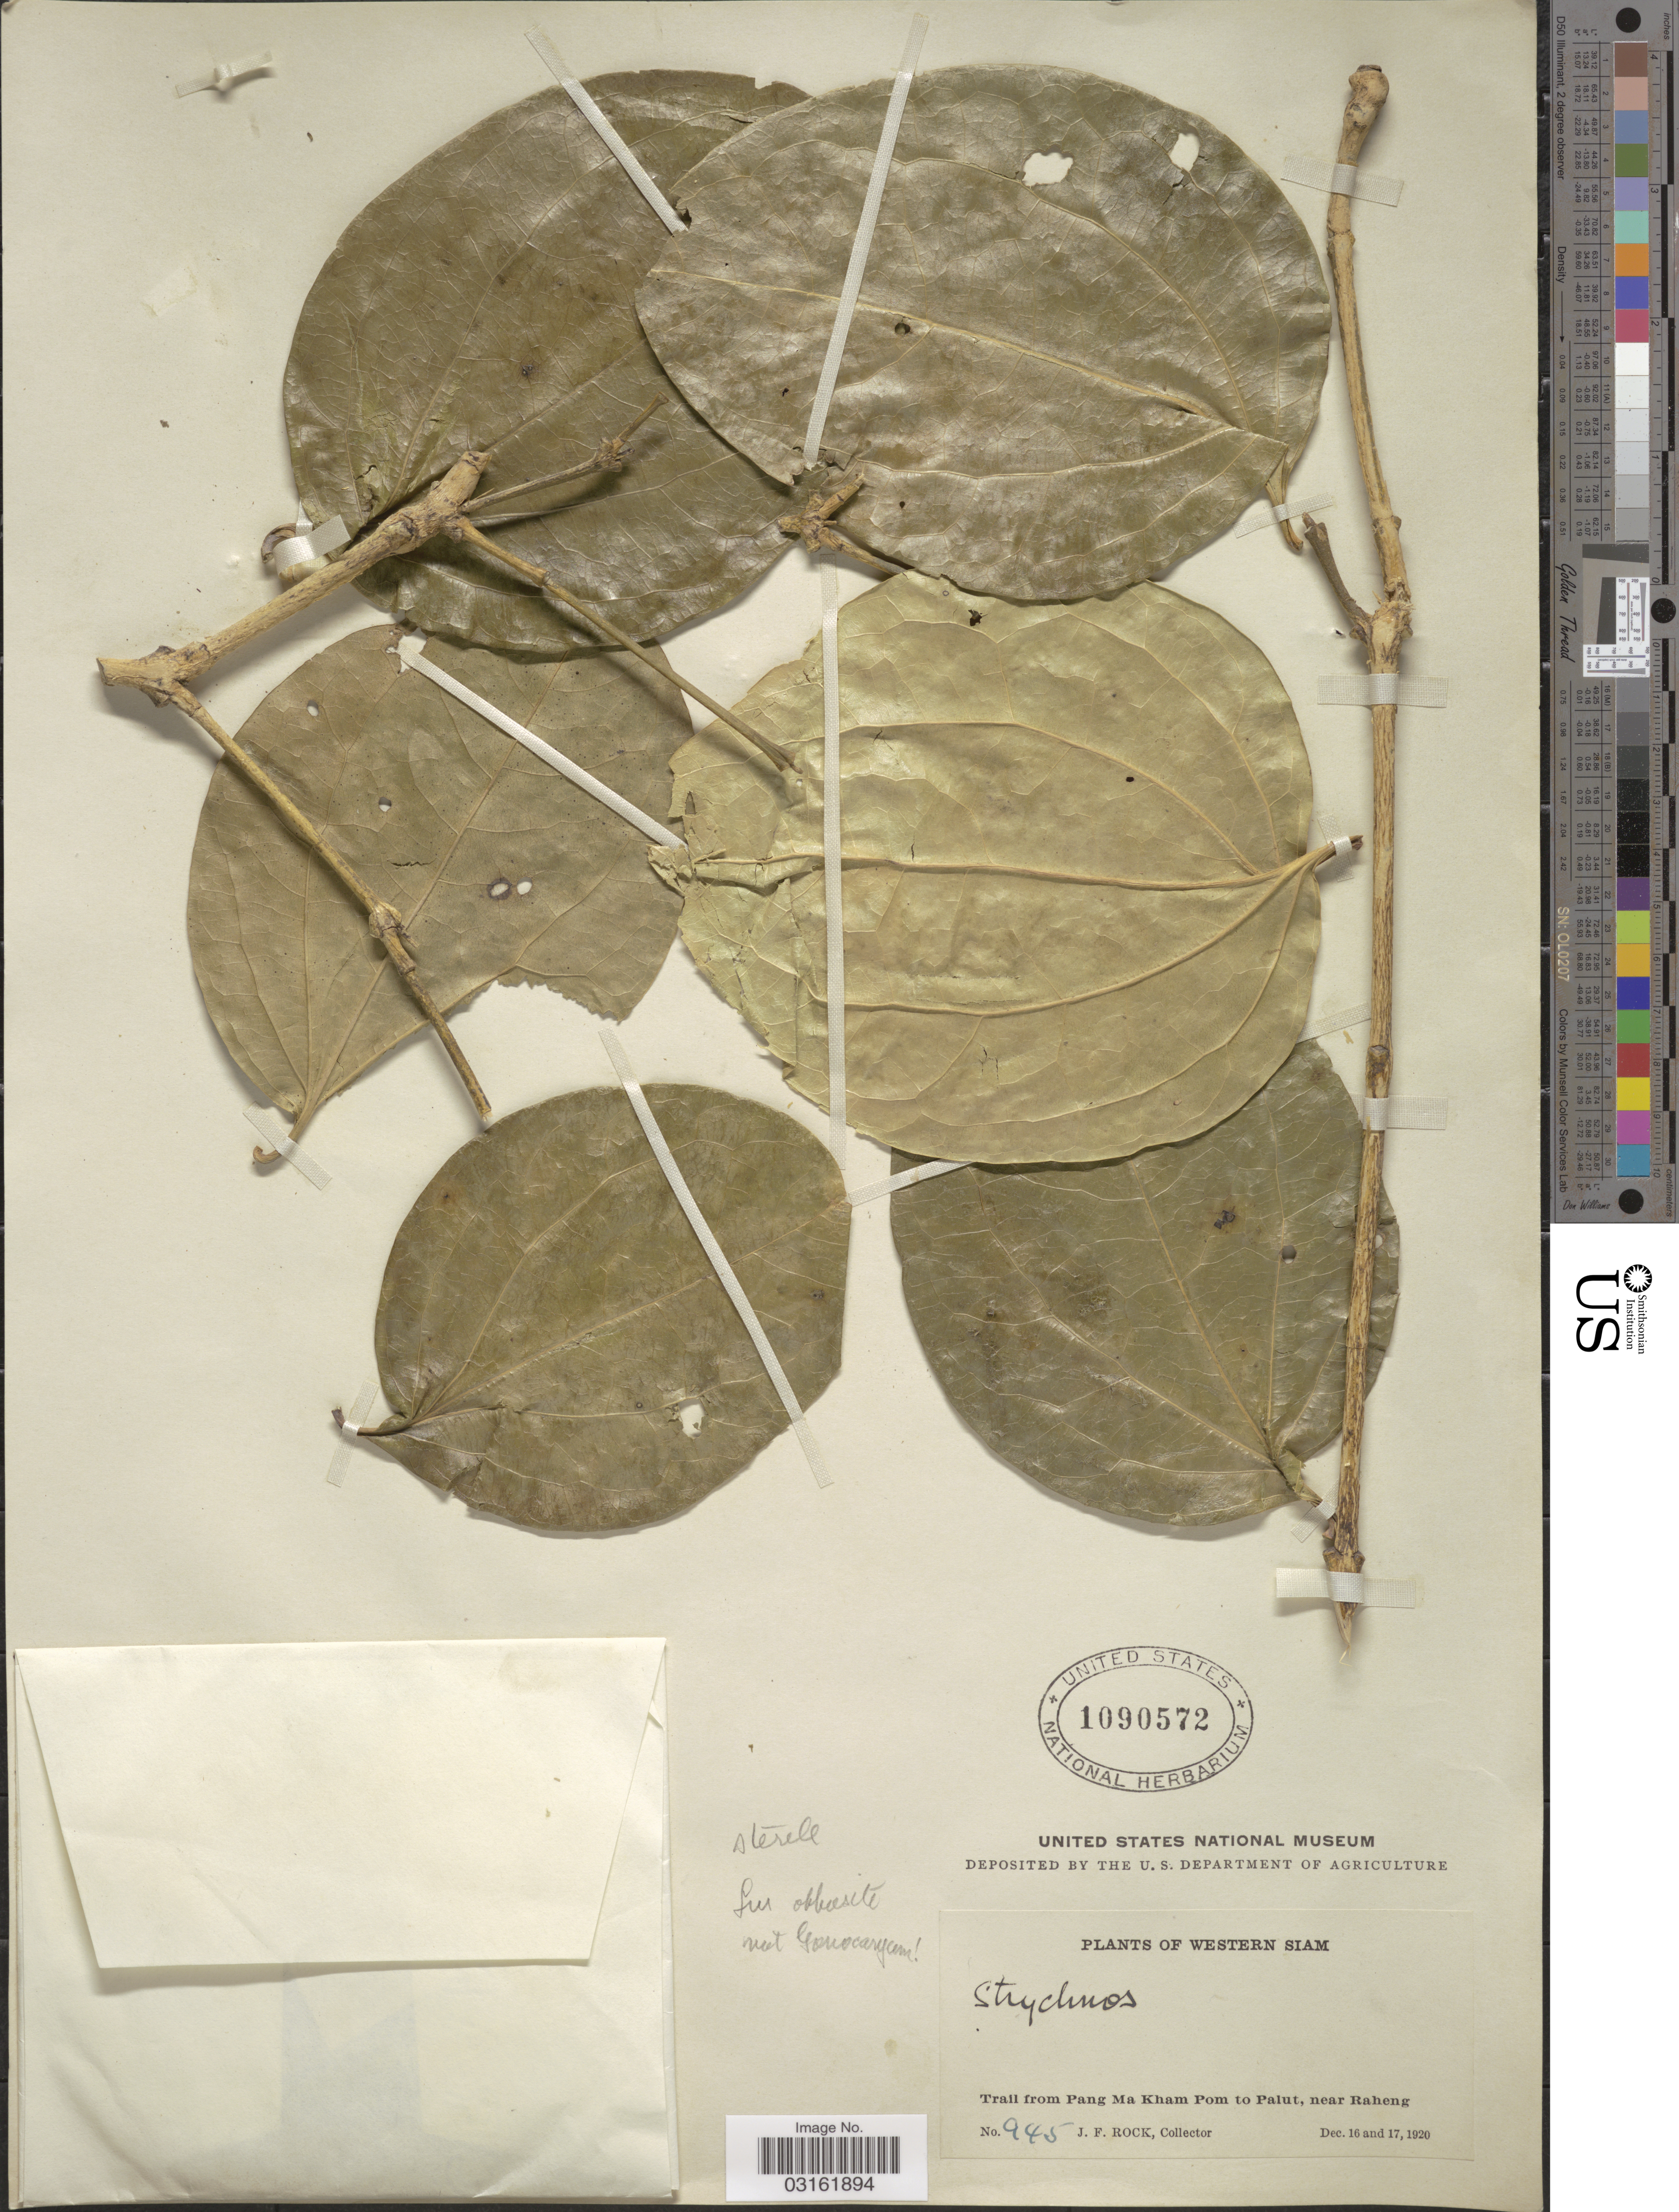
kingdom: Plantae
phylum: Tracheophyta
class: Magnoliopsida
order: Gentianales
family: Loganiaceae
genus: Strychnos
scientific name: Strychnos sp.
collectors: J. Rock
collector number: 945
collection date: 1920-12-16/1920-12-17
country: Thailand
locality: Western Siam. Trail from Pang Ma Kham Pom to Palut, near Raheng.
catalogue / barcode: US 1090572